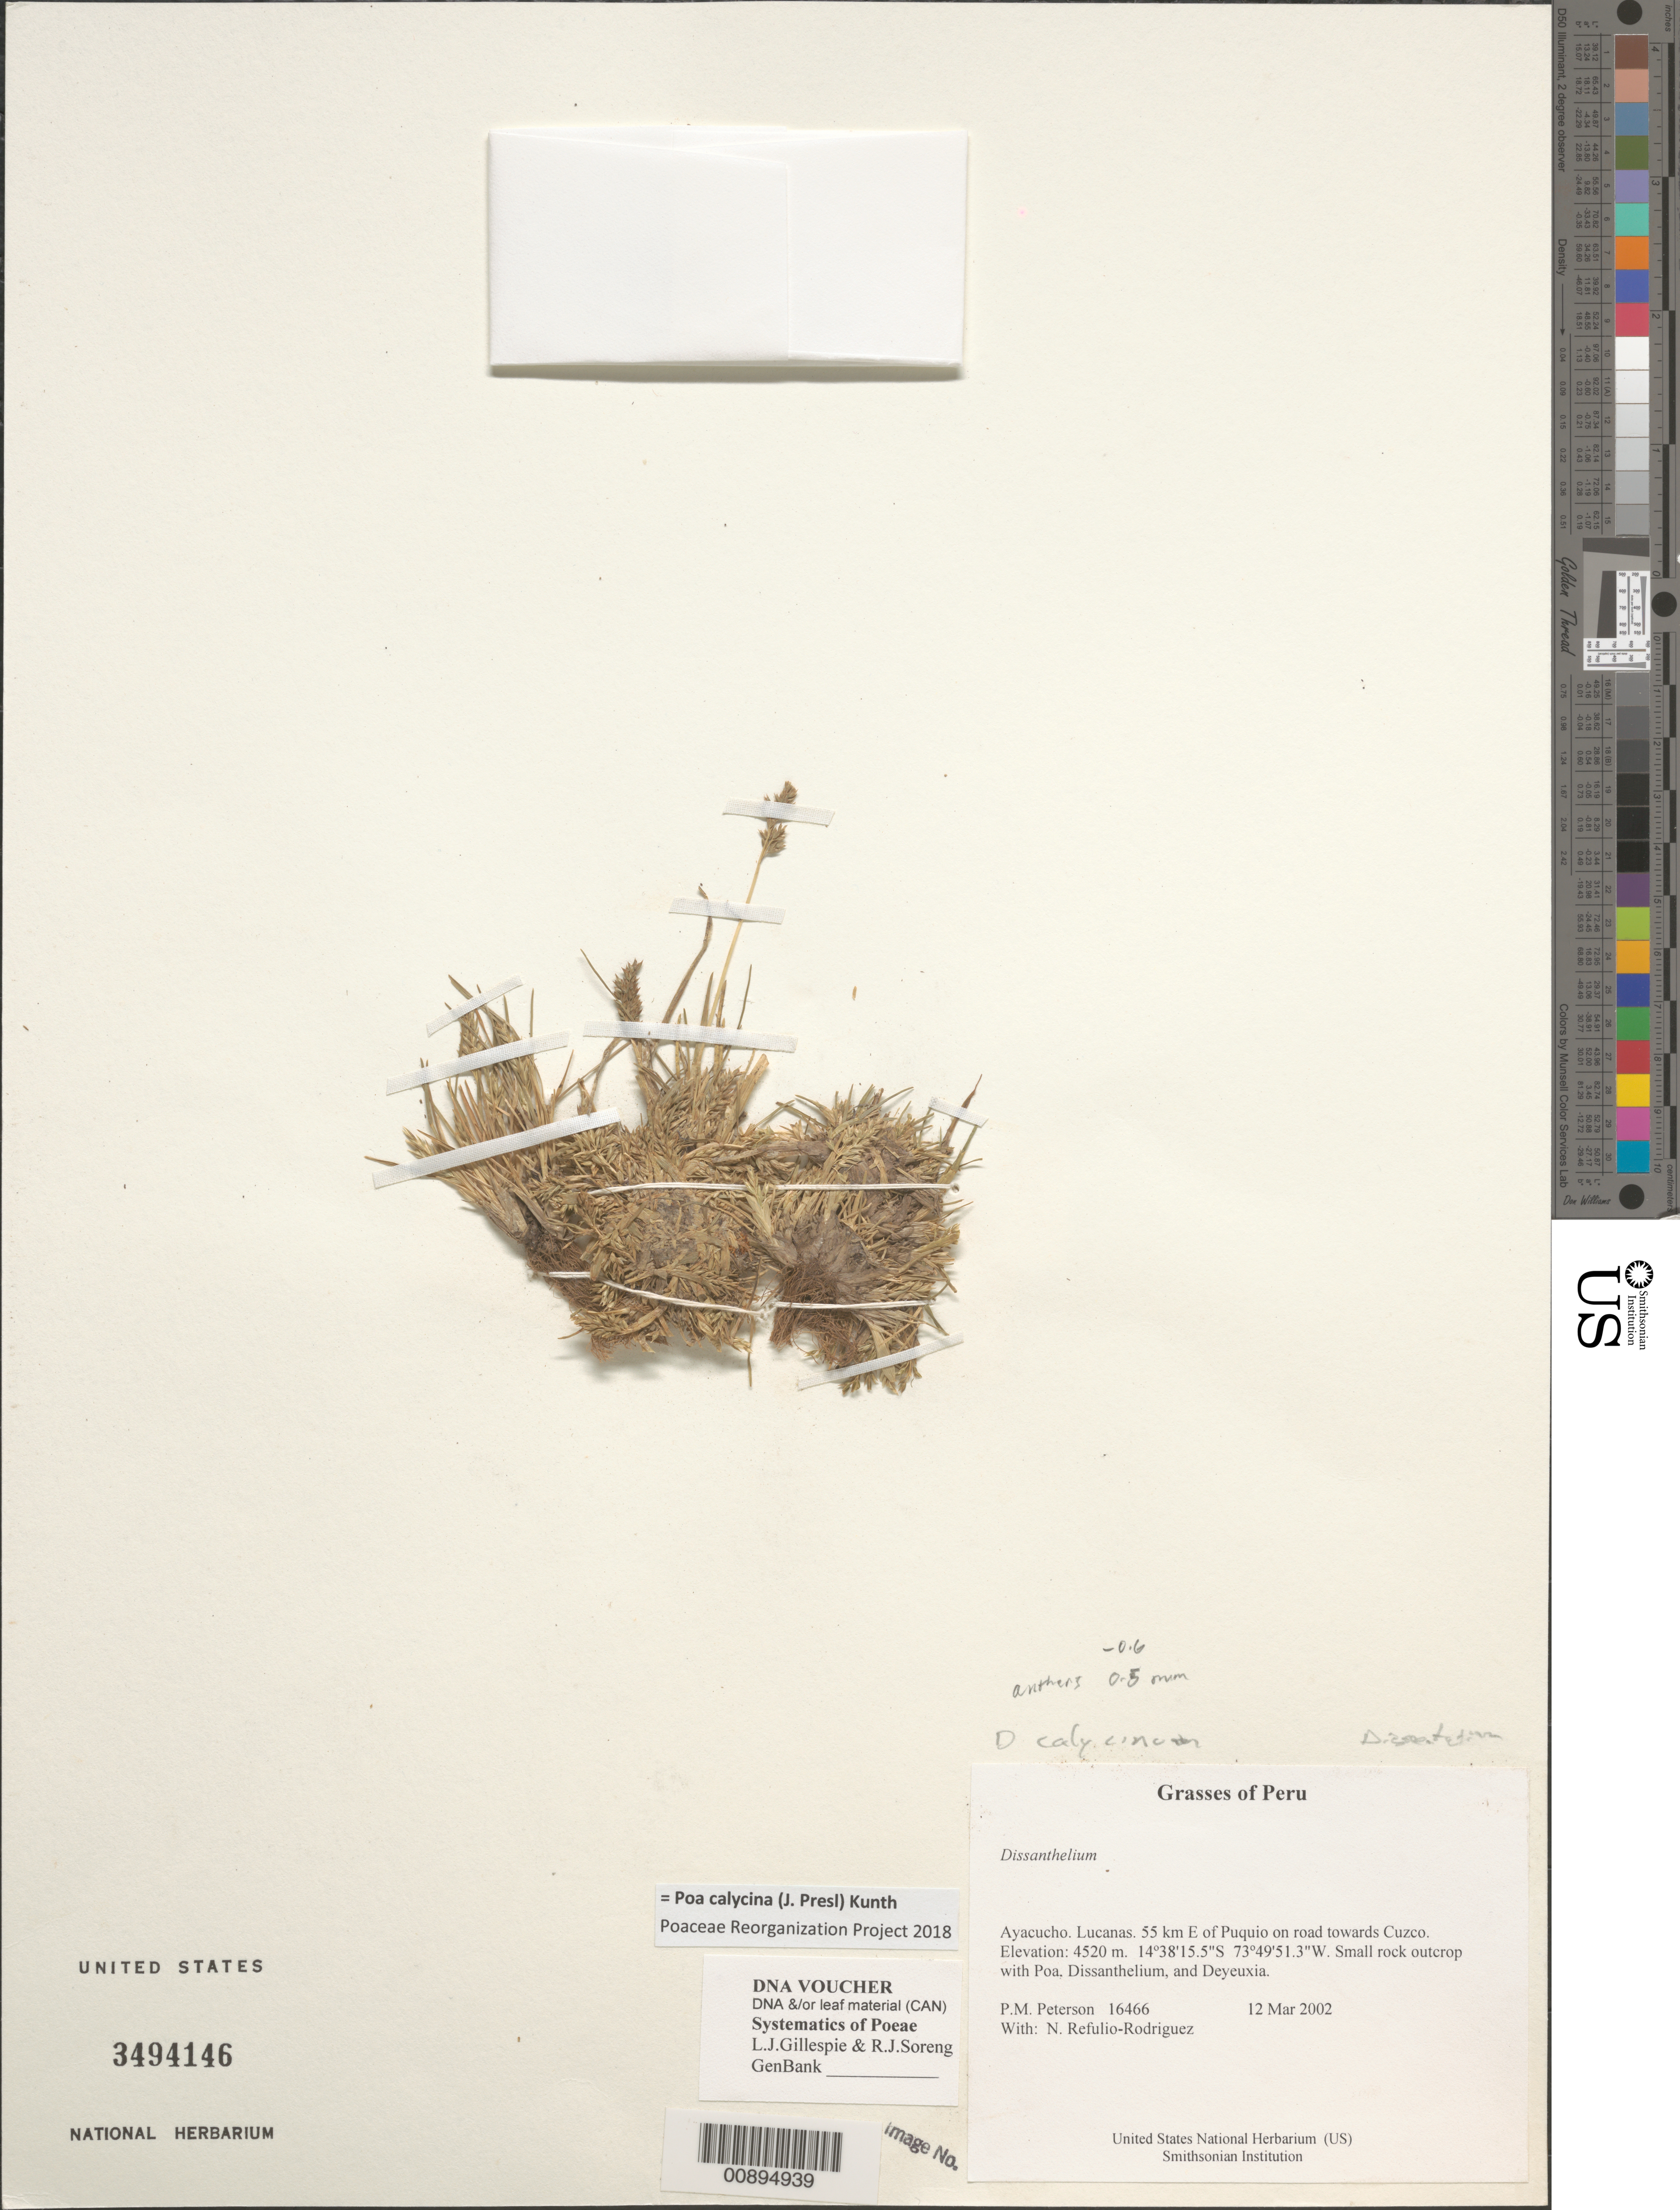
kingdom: Plantae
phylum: Tracheophyta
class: Liliopsida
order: Poales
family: Poaceae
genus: Poa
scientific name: Poa calycina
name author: (J. Presl) Kunth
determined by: Poaceae Reorganization Project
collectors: P. M. Peterson & N. Refulio-Rodríguez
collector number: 16466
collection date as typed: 12 Mar 2002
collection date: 2002-03-12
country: Peru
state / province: Ayacucho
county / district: Lucanas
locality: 55 km E of Puquio on road towards Cuzco.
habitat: Small rock outcrop with ~Poa, Dissanthelium, and Deyeuxia~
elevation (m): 4520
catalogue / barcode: US 3494146